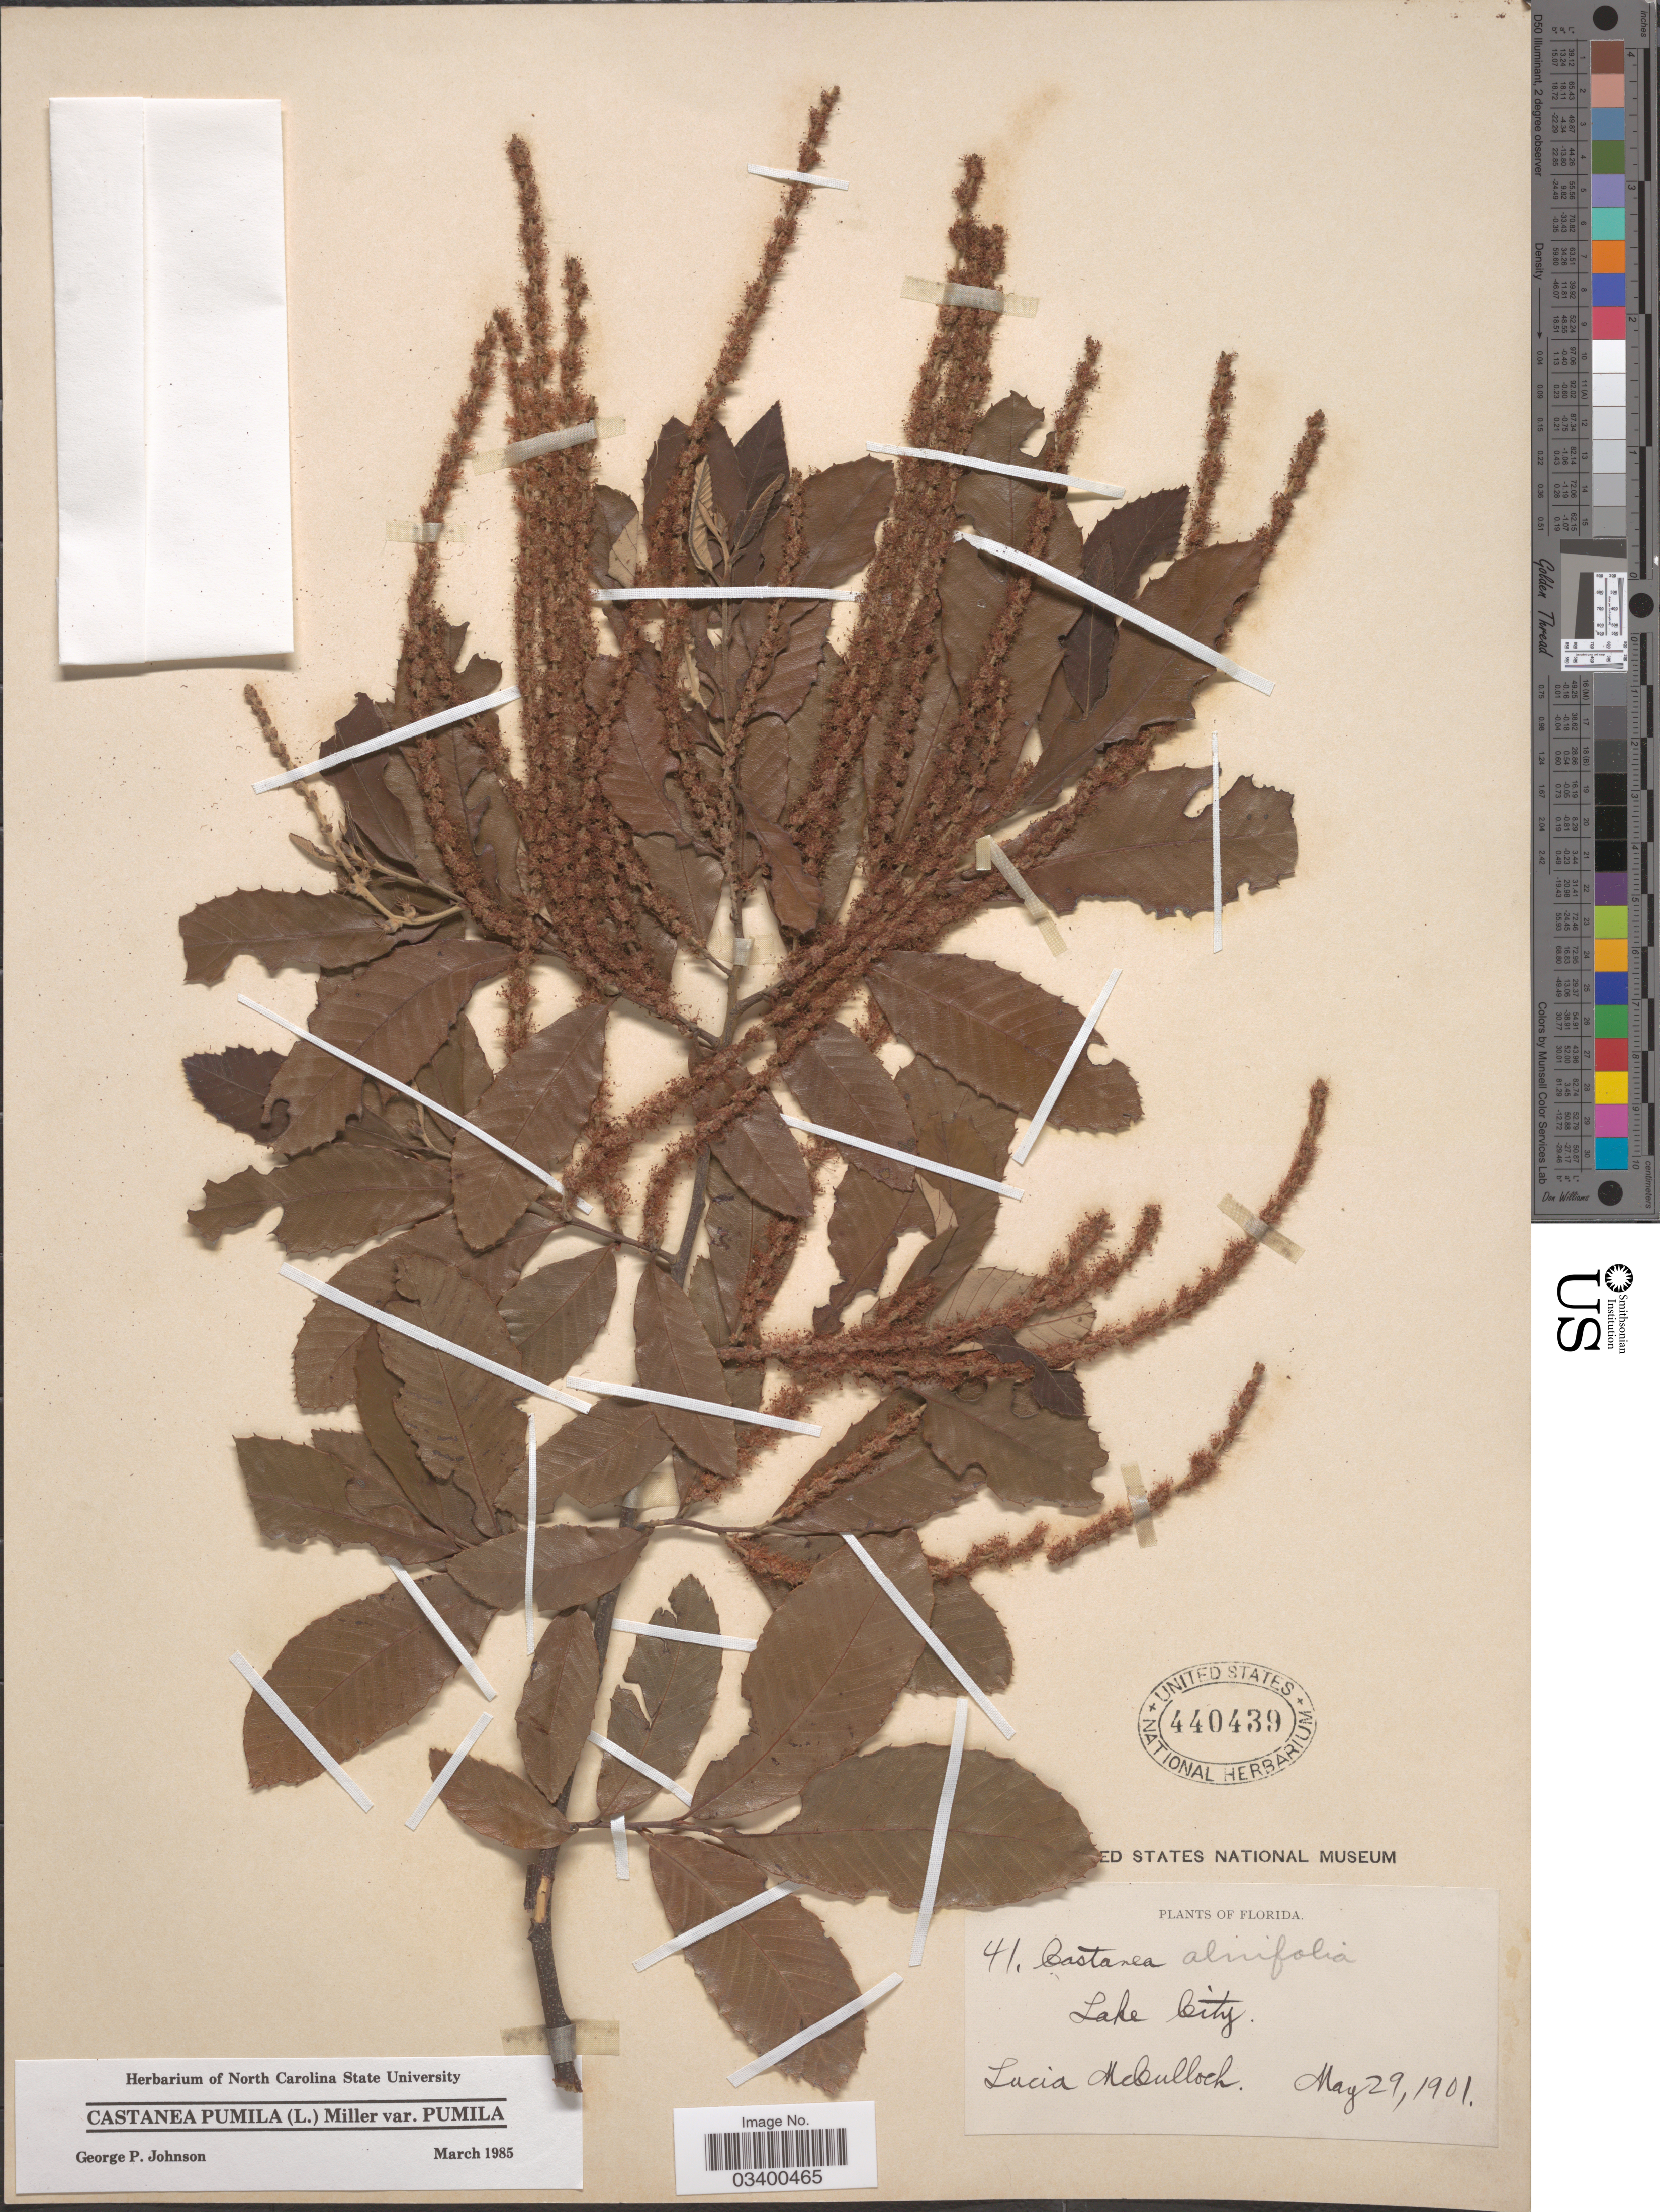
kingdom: Plantae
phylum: Tracheophyta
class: Magnoliopsida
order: Fagales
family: Fagaceae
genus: Castanea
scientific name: Castanea pumila var. pumila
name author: (L.) Mill.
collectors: L. McCulloch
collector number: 41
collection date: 1901-05-29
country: United States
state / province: Florida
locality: Lake City.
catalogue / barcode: US 440439